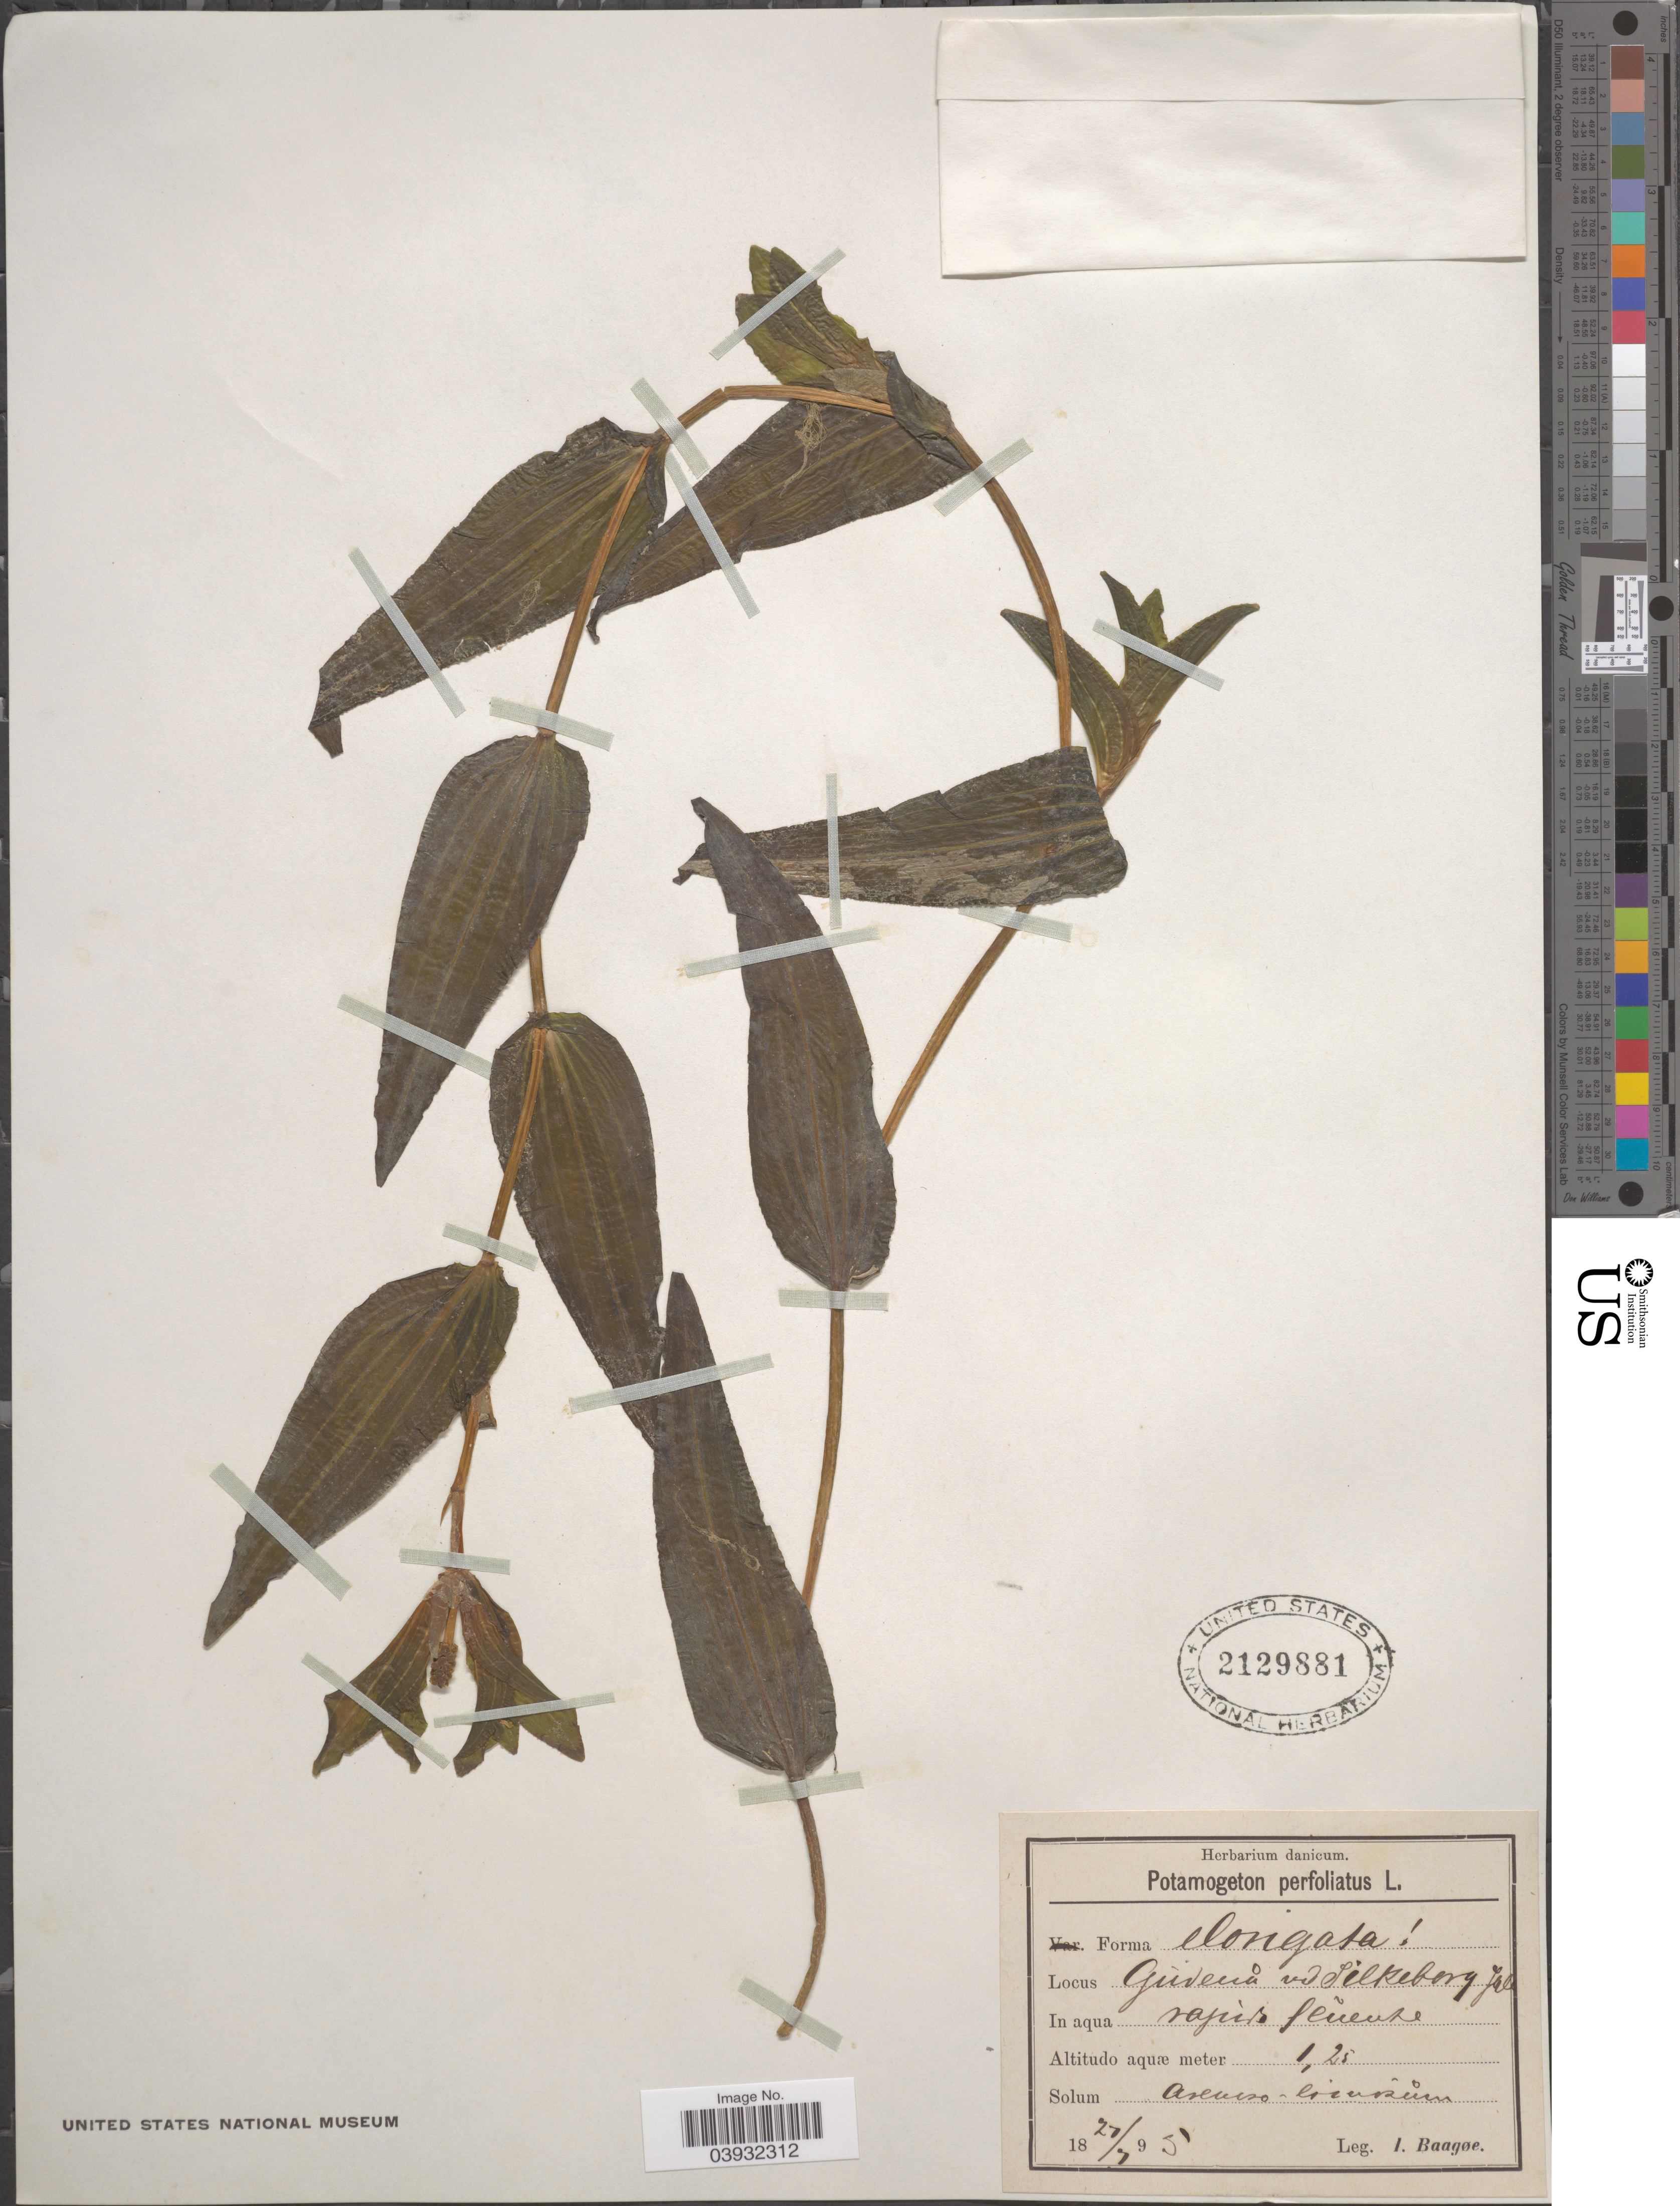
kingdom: Plantae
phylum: Tracheophyta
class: Liliopsida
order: Alismatales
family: Potamogetonaceae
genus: Potamogeton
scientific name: Potamogeton perfoliatus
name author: L.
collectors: I. Baagøe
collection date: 1895-07-27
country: Denmark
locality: Guvenå ved Silkeborg Jyle.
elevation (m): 1.25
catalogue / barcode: US 2129881